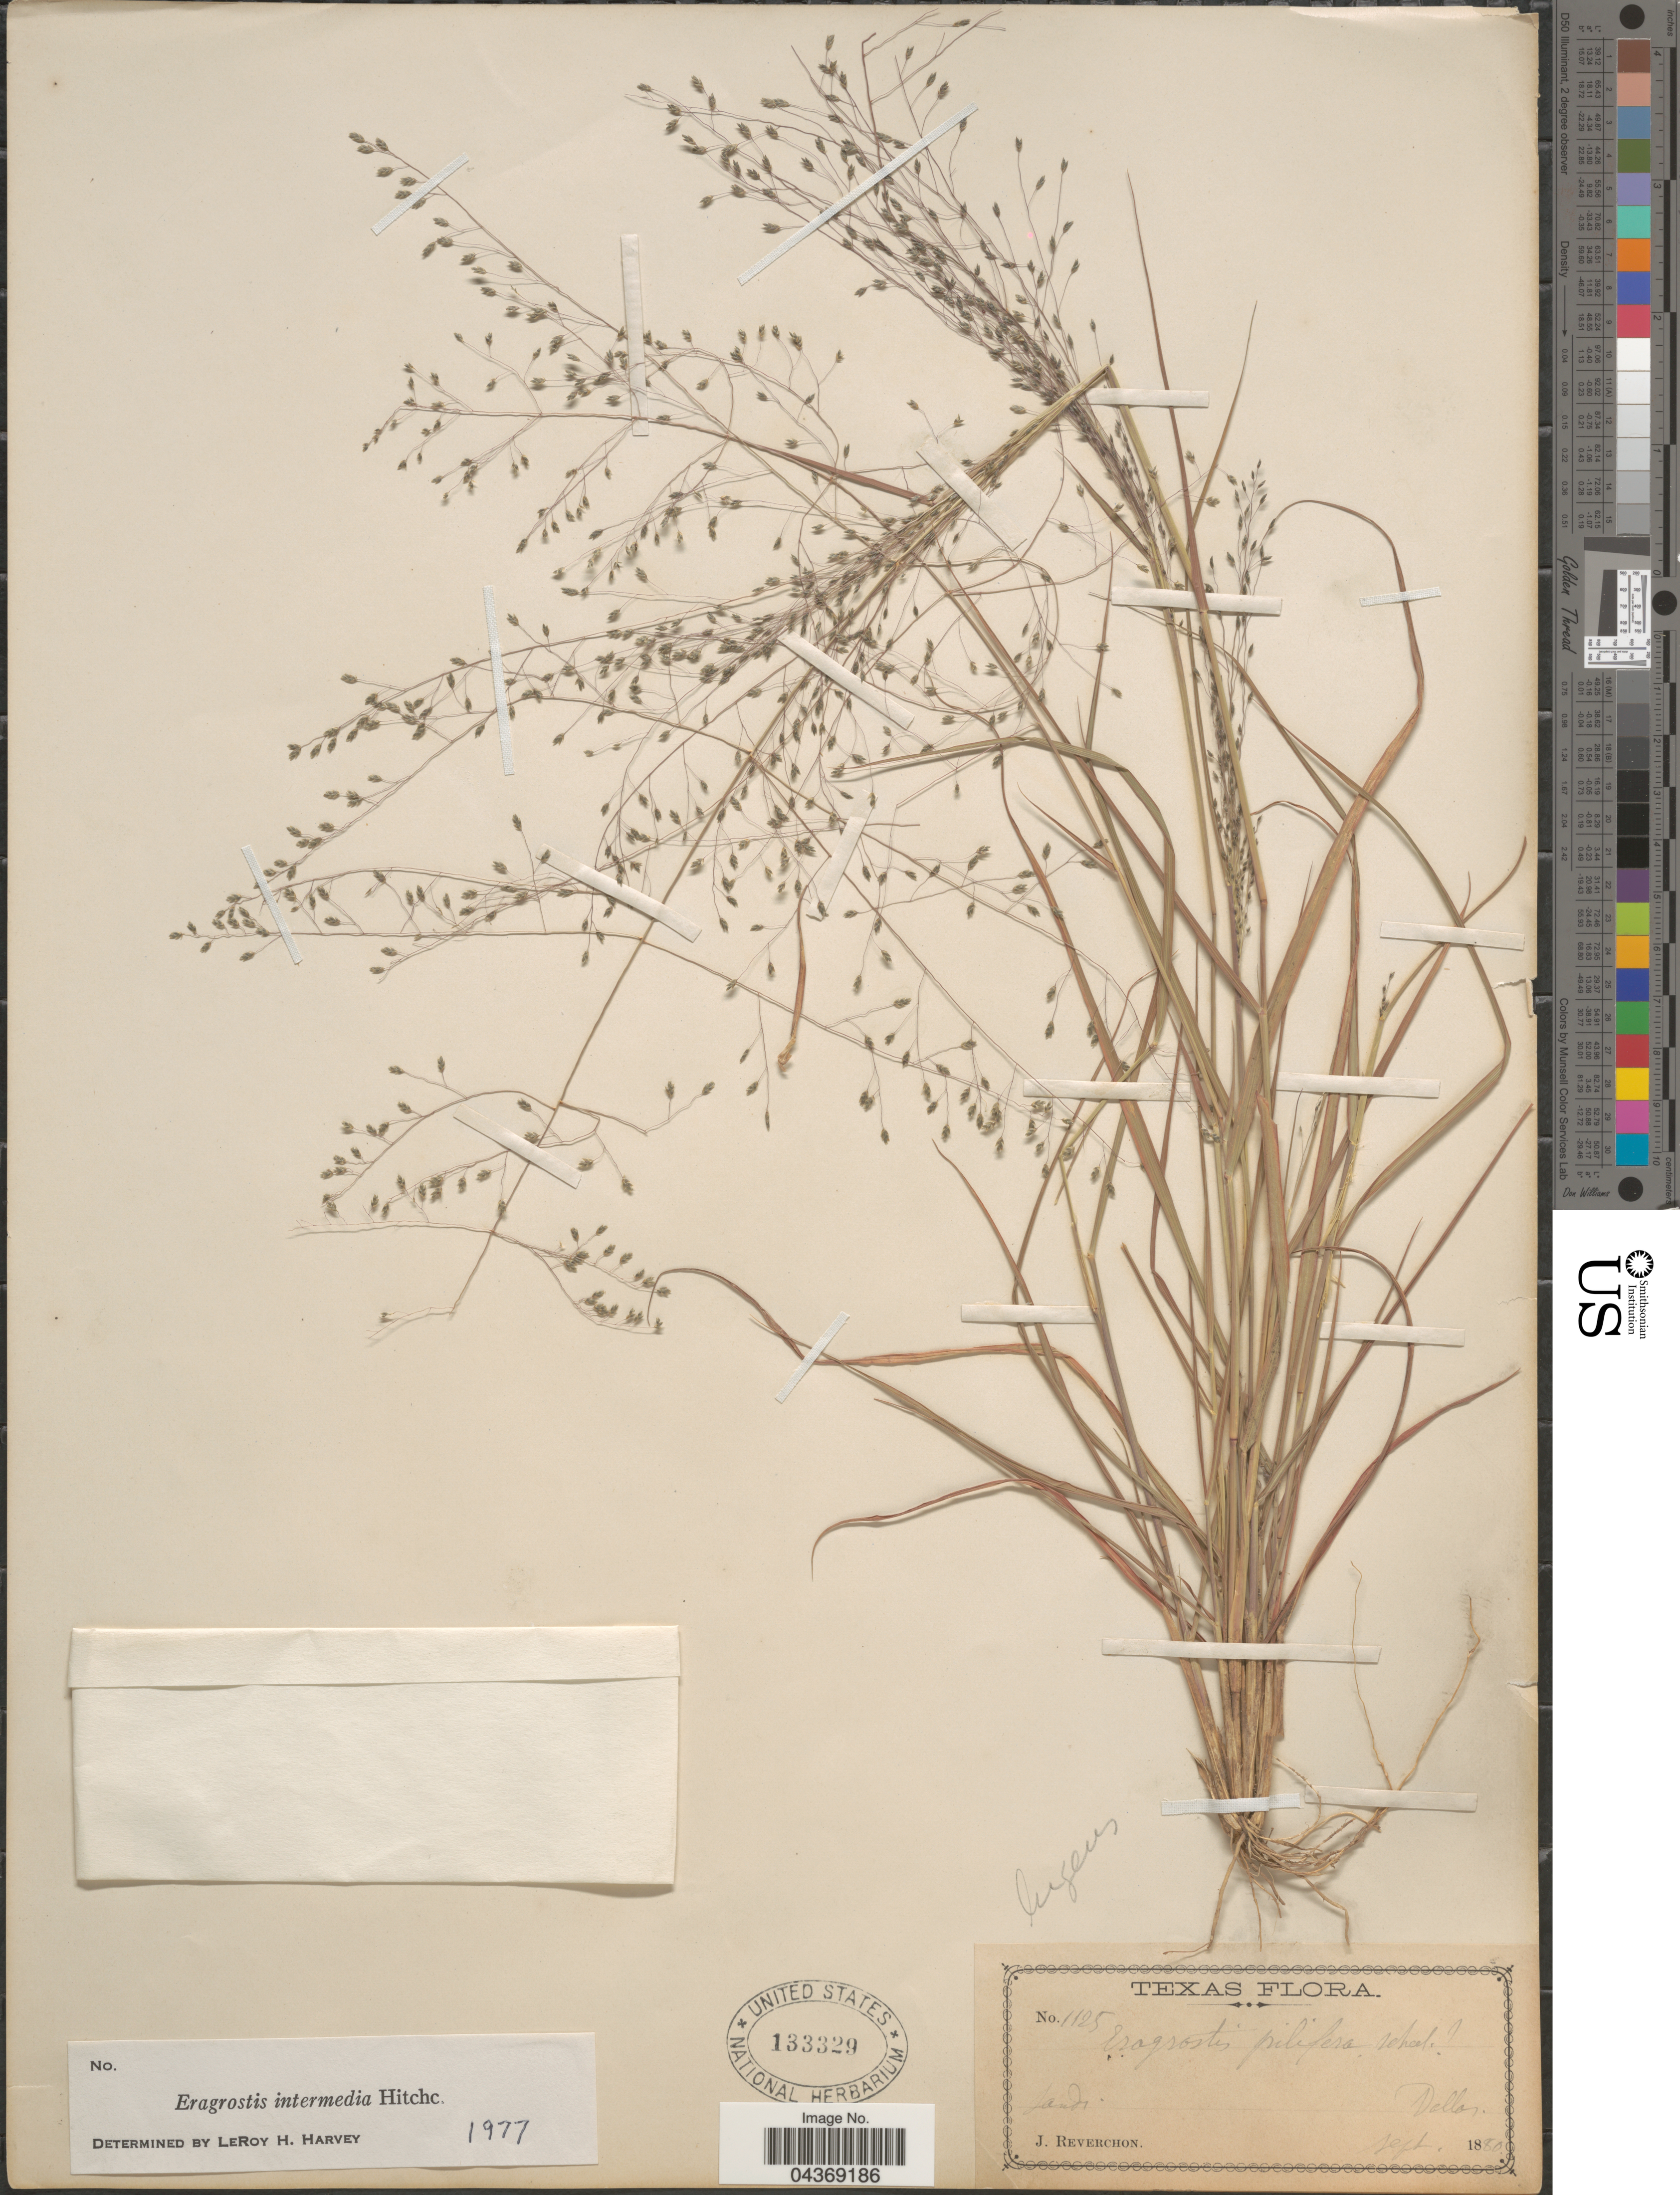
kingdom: Plantae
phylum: Tracheophyta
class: Liliopsida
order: Poales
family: Poaceae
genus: Eragrostis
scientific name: Eragrostis intermedia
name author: Hitchc.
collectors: J. Reverchon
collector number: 1125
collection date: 1880-09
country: United States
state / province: Texas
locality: Dallas.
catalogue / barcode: US 133329